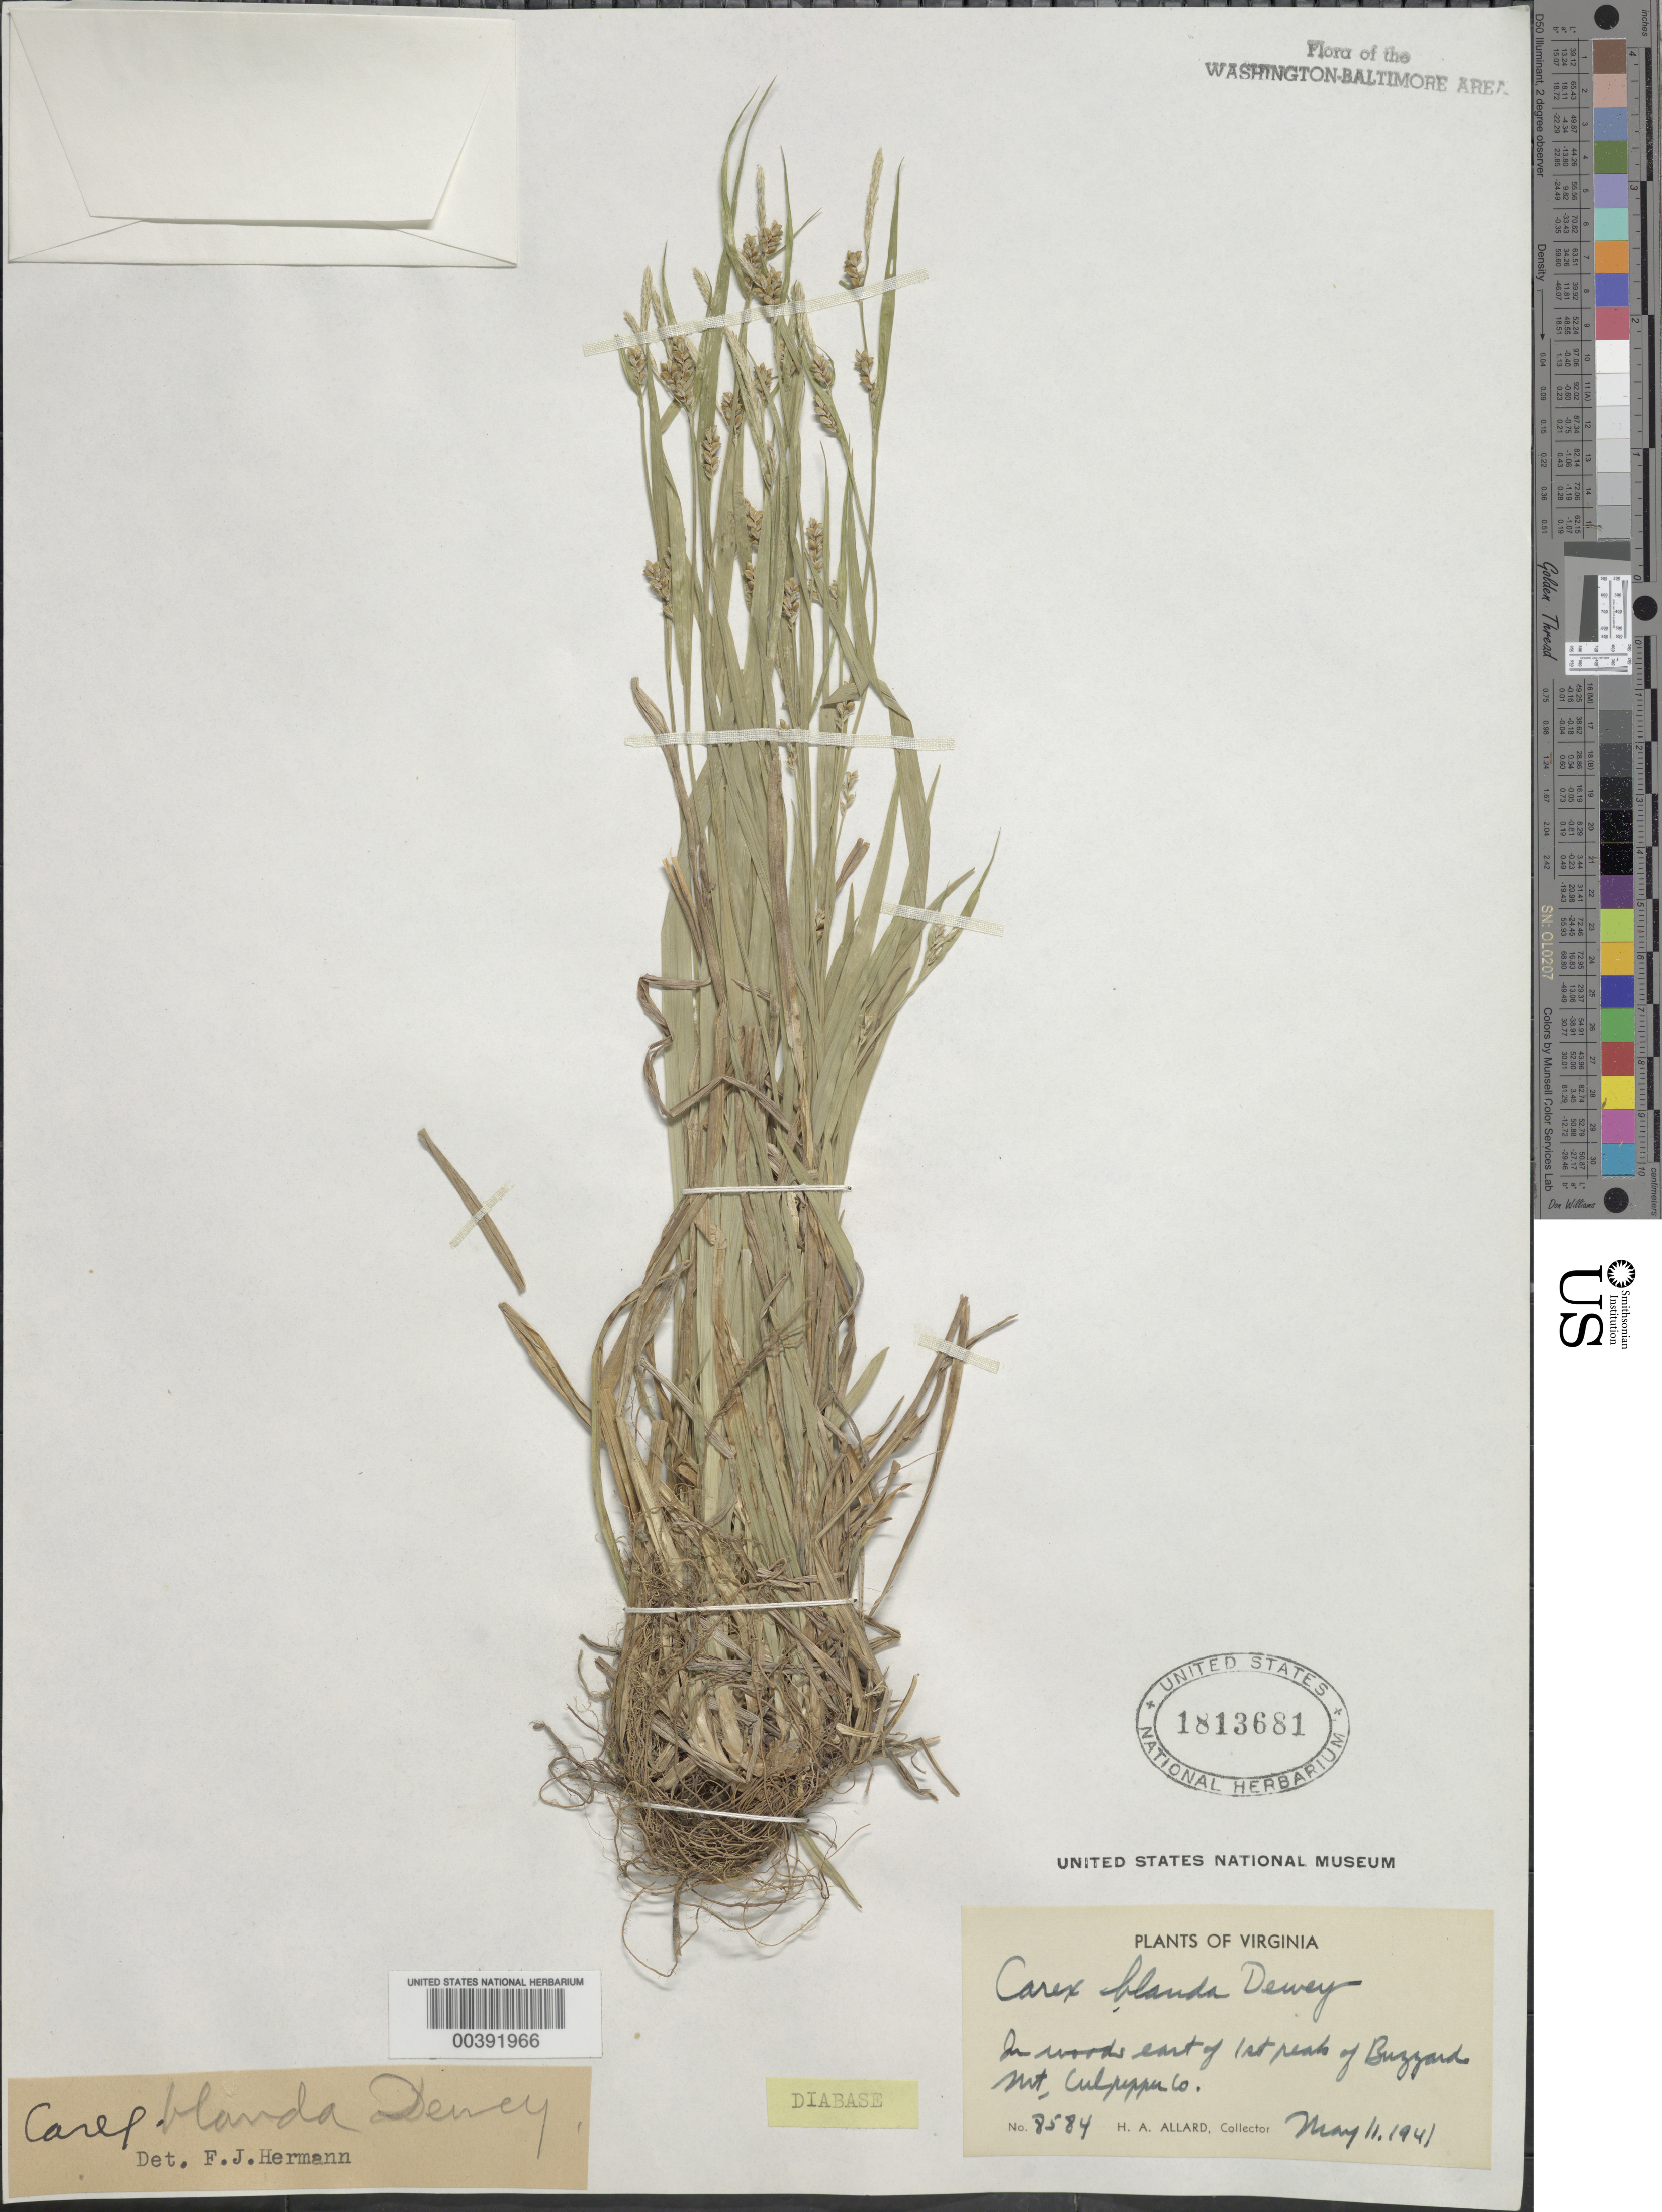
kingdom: Plantae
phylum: Tracheophyta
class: Liliopsida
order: Poales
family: Cyperaceae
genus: Carex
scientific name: Carex blanda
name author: Dewey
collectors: H. A. Allard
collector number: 8584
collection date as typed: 11 May 1941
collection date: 1941-05-11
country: United States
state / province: Virginia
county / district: Culpeper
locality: Buzzard Mountain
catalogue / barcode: US 1813681